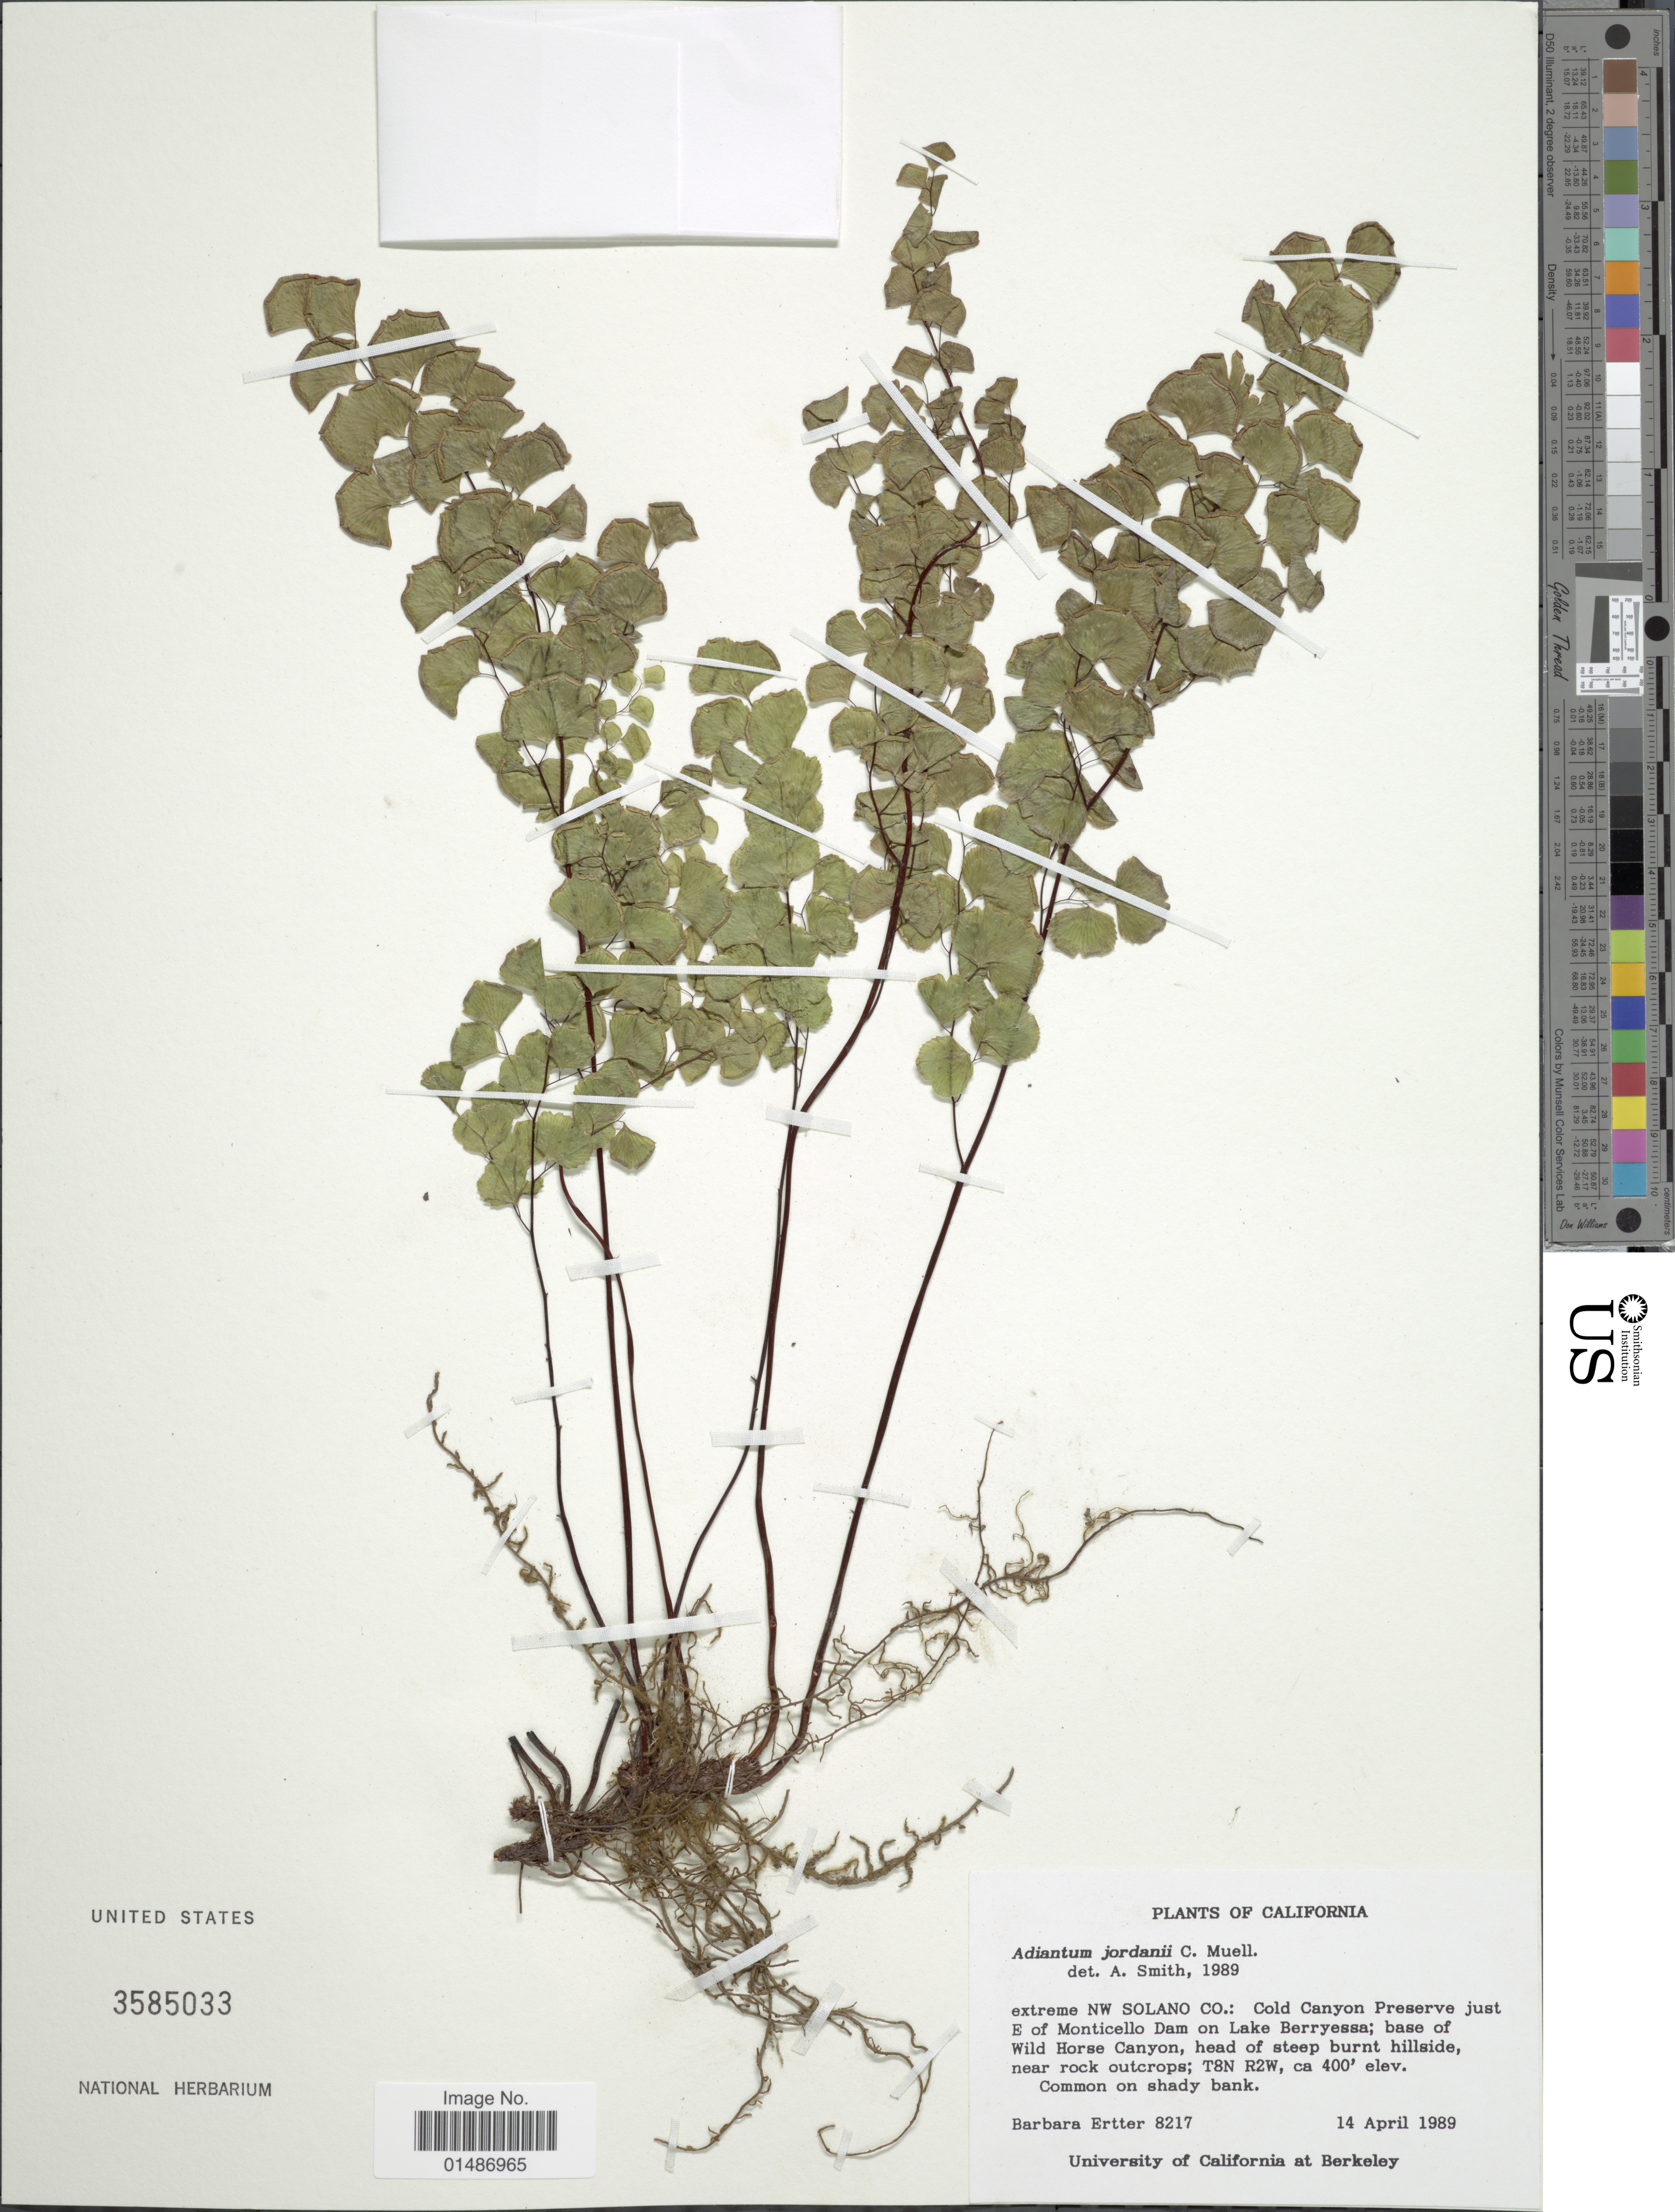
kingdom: Plantae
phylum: Tracheophyta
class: Polypodiopsida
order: Polypodiales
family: Pteridaceae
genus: Adiantum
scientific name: Adiantum jordanii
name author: C.H. Mull.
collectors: B. Ertter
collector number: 8217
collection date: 1989-04-14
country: United States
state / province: California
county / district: Solano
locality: Extreme NW Solano Co.: Cold Canyon Preserve just E of Monticello Dam on Lake Berryessa; base of Wild Horse Canyon, head of steep burnt hillside, near rock outcrops; T8N R2W.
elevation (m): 122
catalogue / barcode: US 3585033